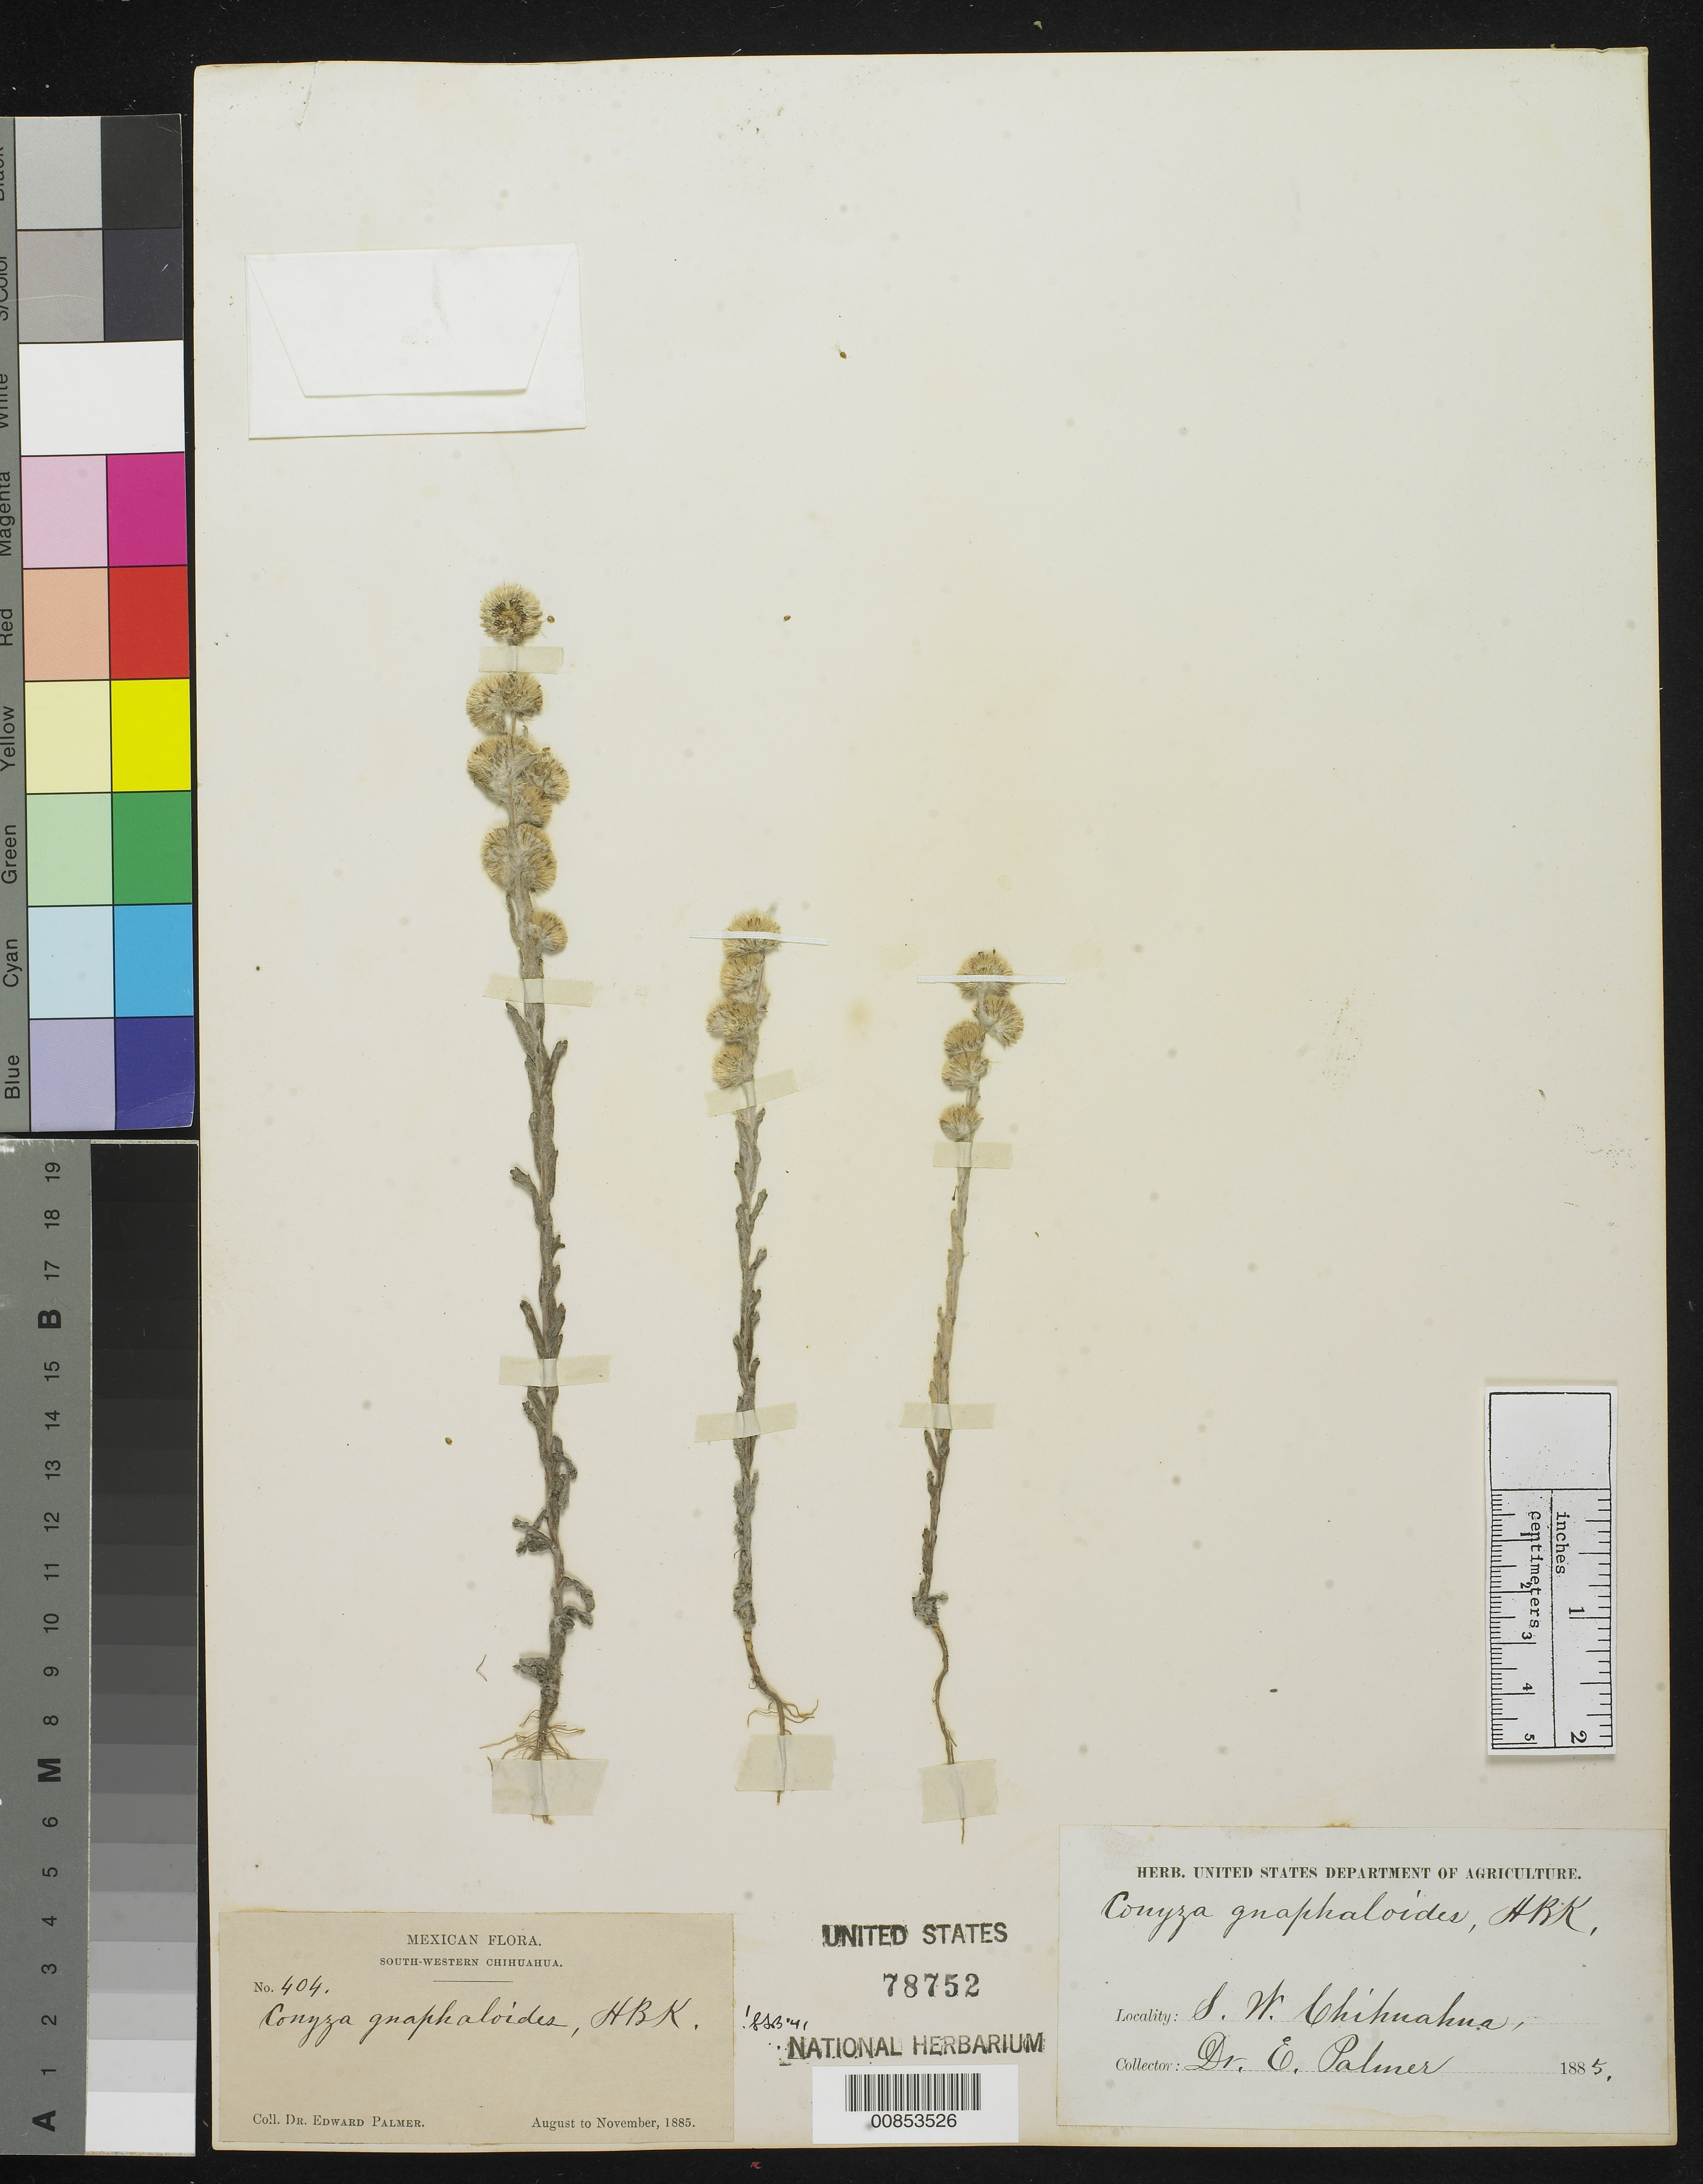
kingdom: Plantae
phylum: Tracheophyta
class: Magnoliopsida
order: Asterales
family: Asteraceae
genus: Conyza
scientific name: Conyza gnaphalioides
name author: Kunth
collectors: E. Palmer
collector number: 404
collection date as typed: Aug 1885 to -- Nov 1885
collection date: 1885-08/1885-11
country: Mexico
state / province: Chihuahua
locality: South-Western Chihuahua.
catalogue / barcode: US 78752